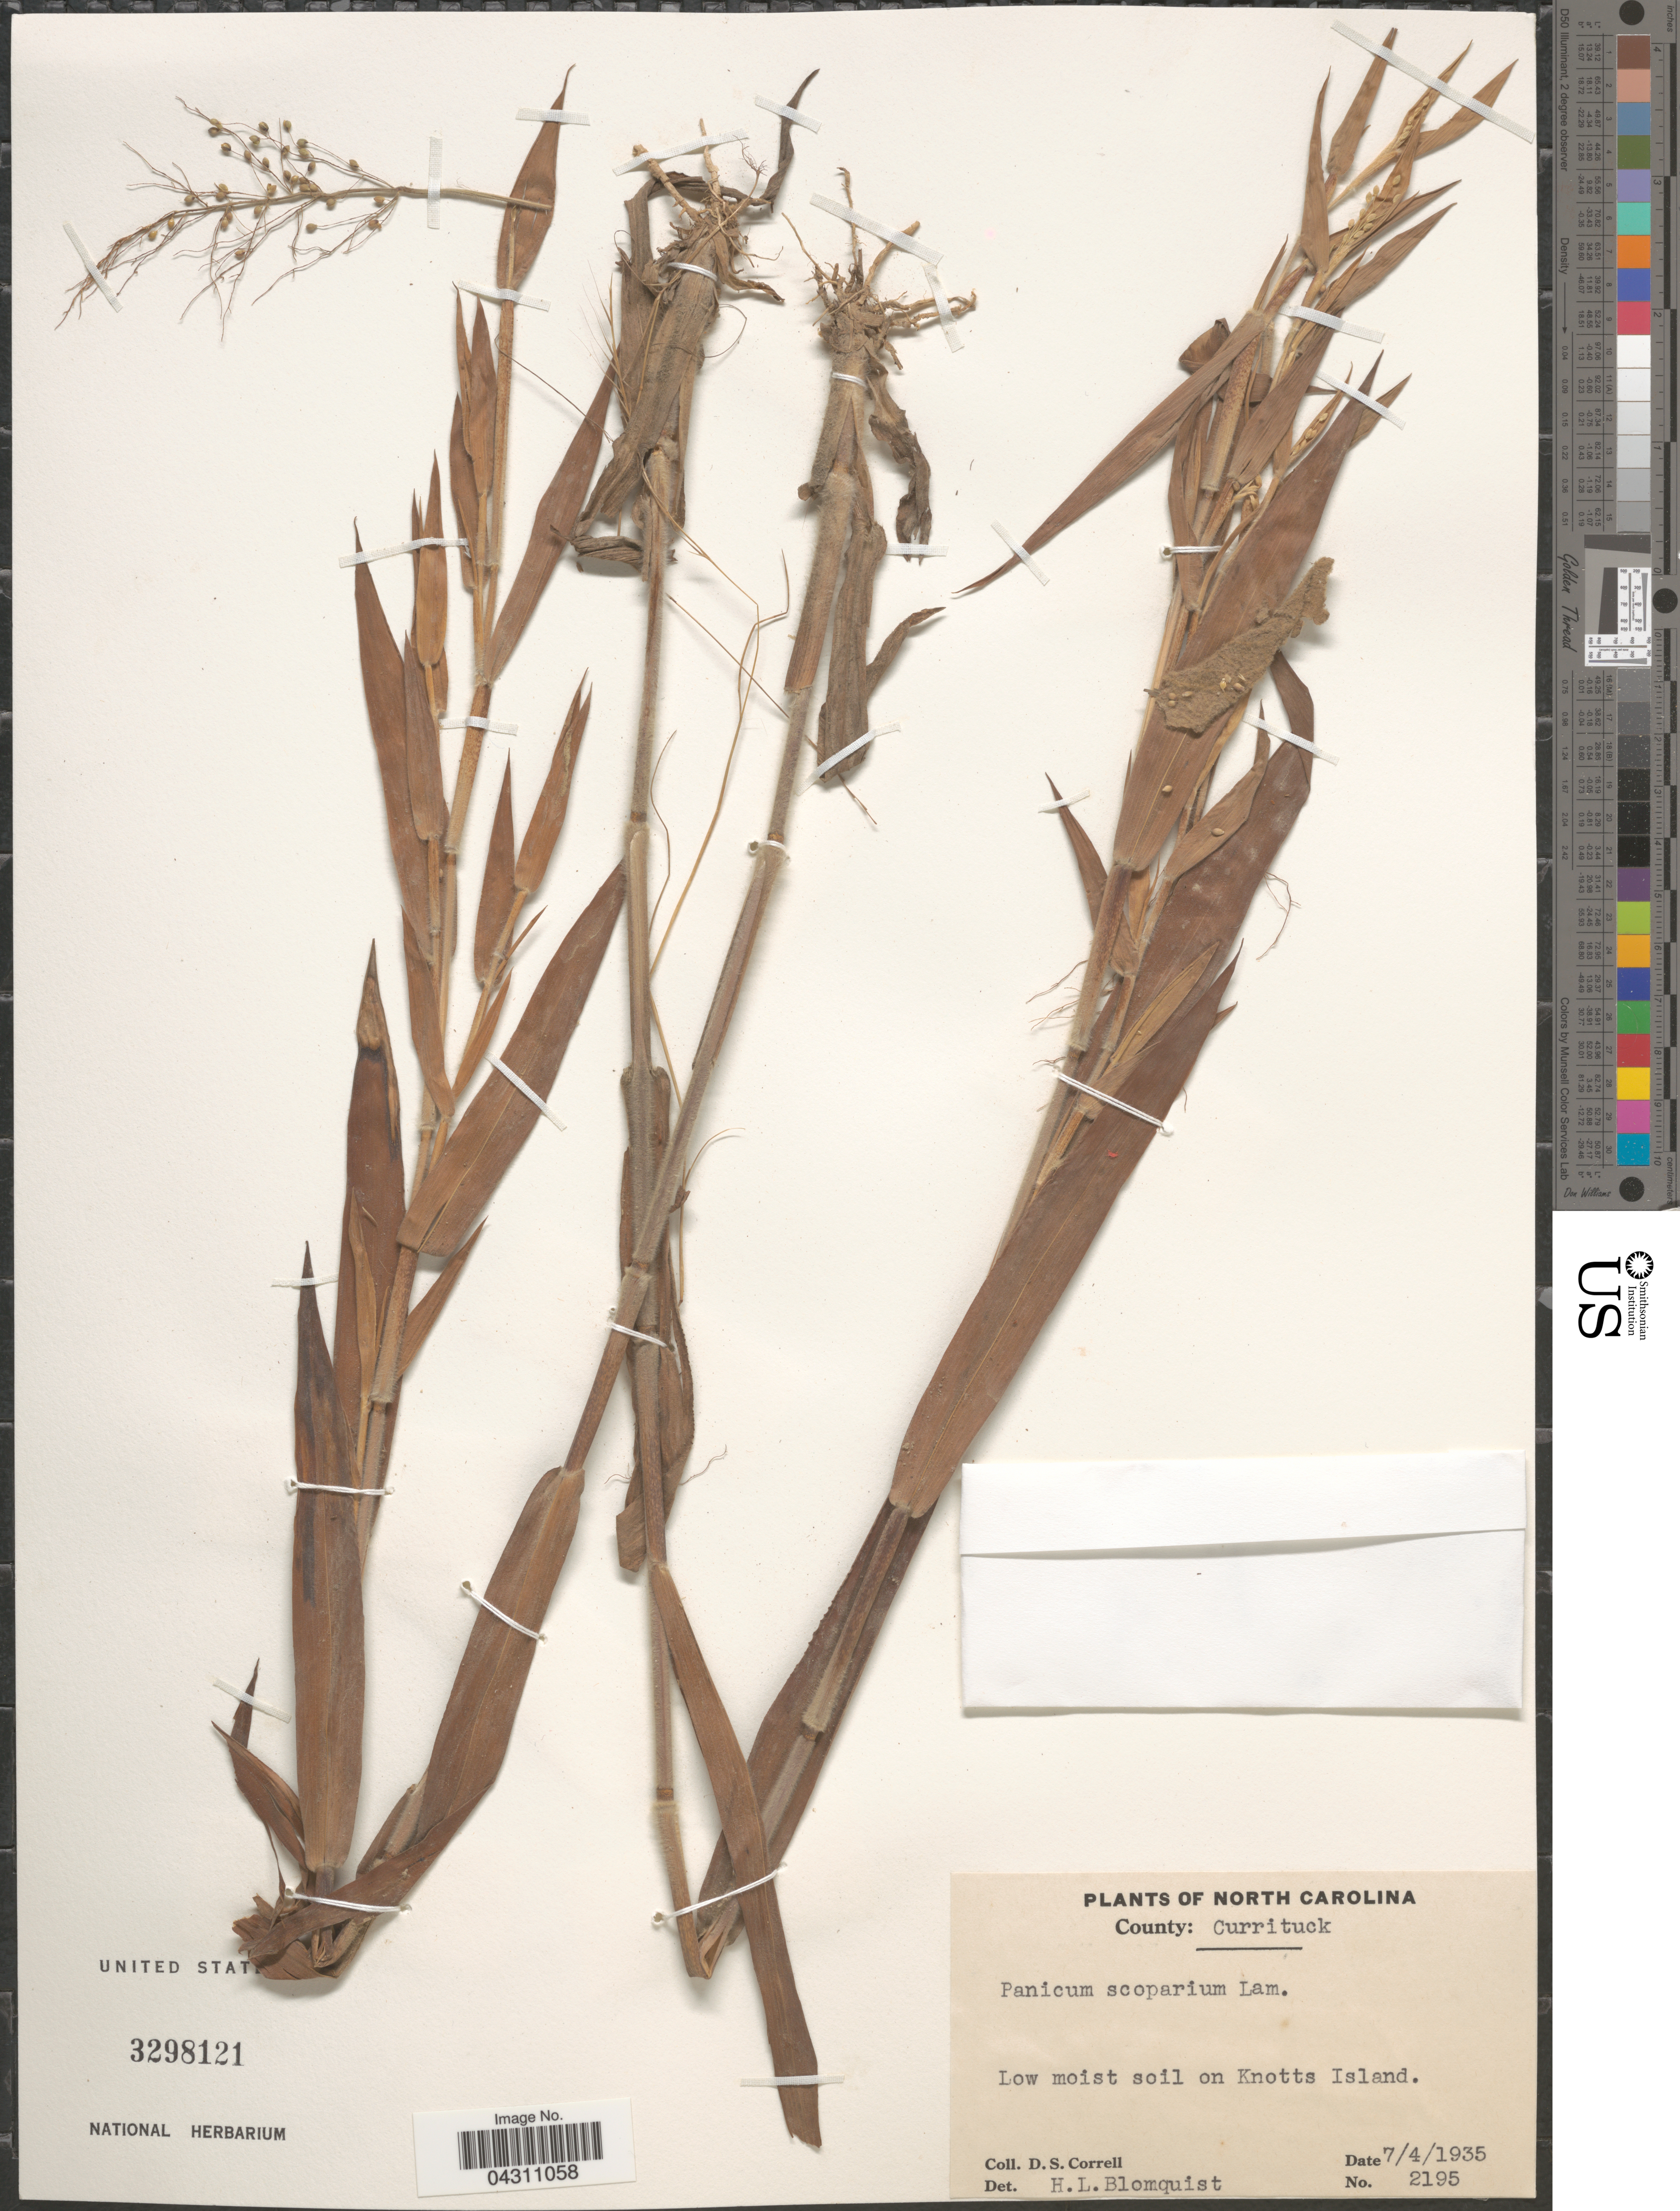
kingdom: Plantae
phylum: Tracheophyta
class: Liliopsida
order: Poales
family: Poaceae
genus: Dichanthelium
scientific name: Dichanthelium scoparium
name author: (Lam.) Gould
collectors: D. S. Correll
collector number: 2195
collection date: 1935-07-04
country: United States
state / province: North Carolina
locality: County: Currituck. Low moist soil on Knotts Island.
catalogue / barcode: US 3298121